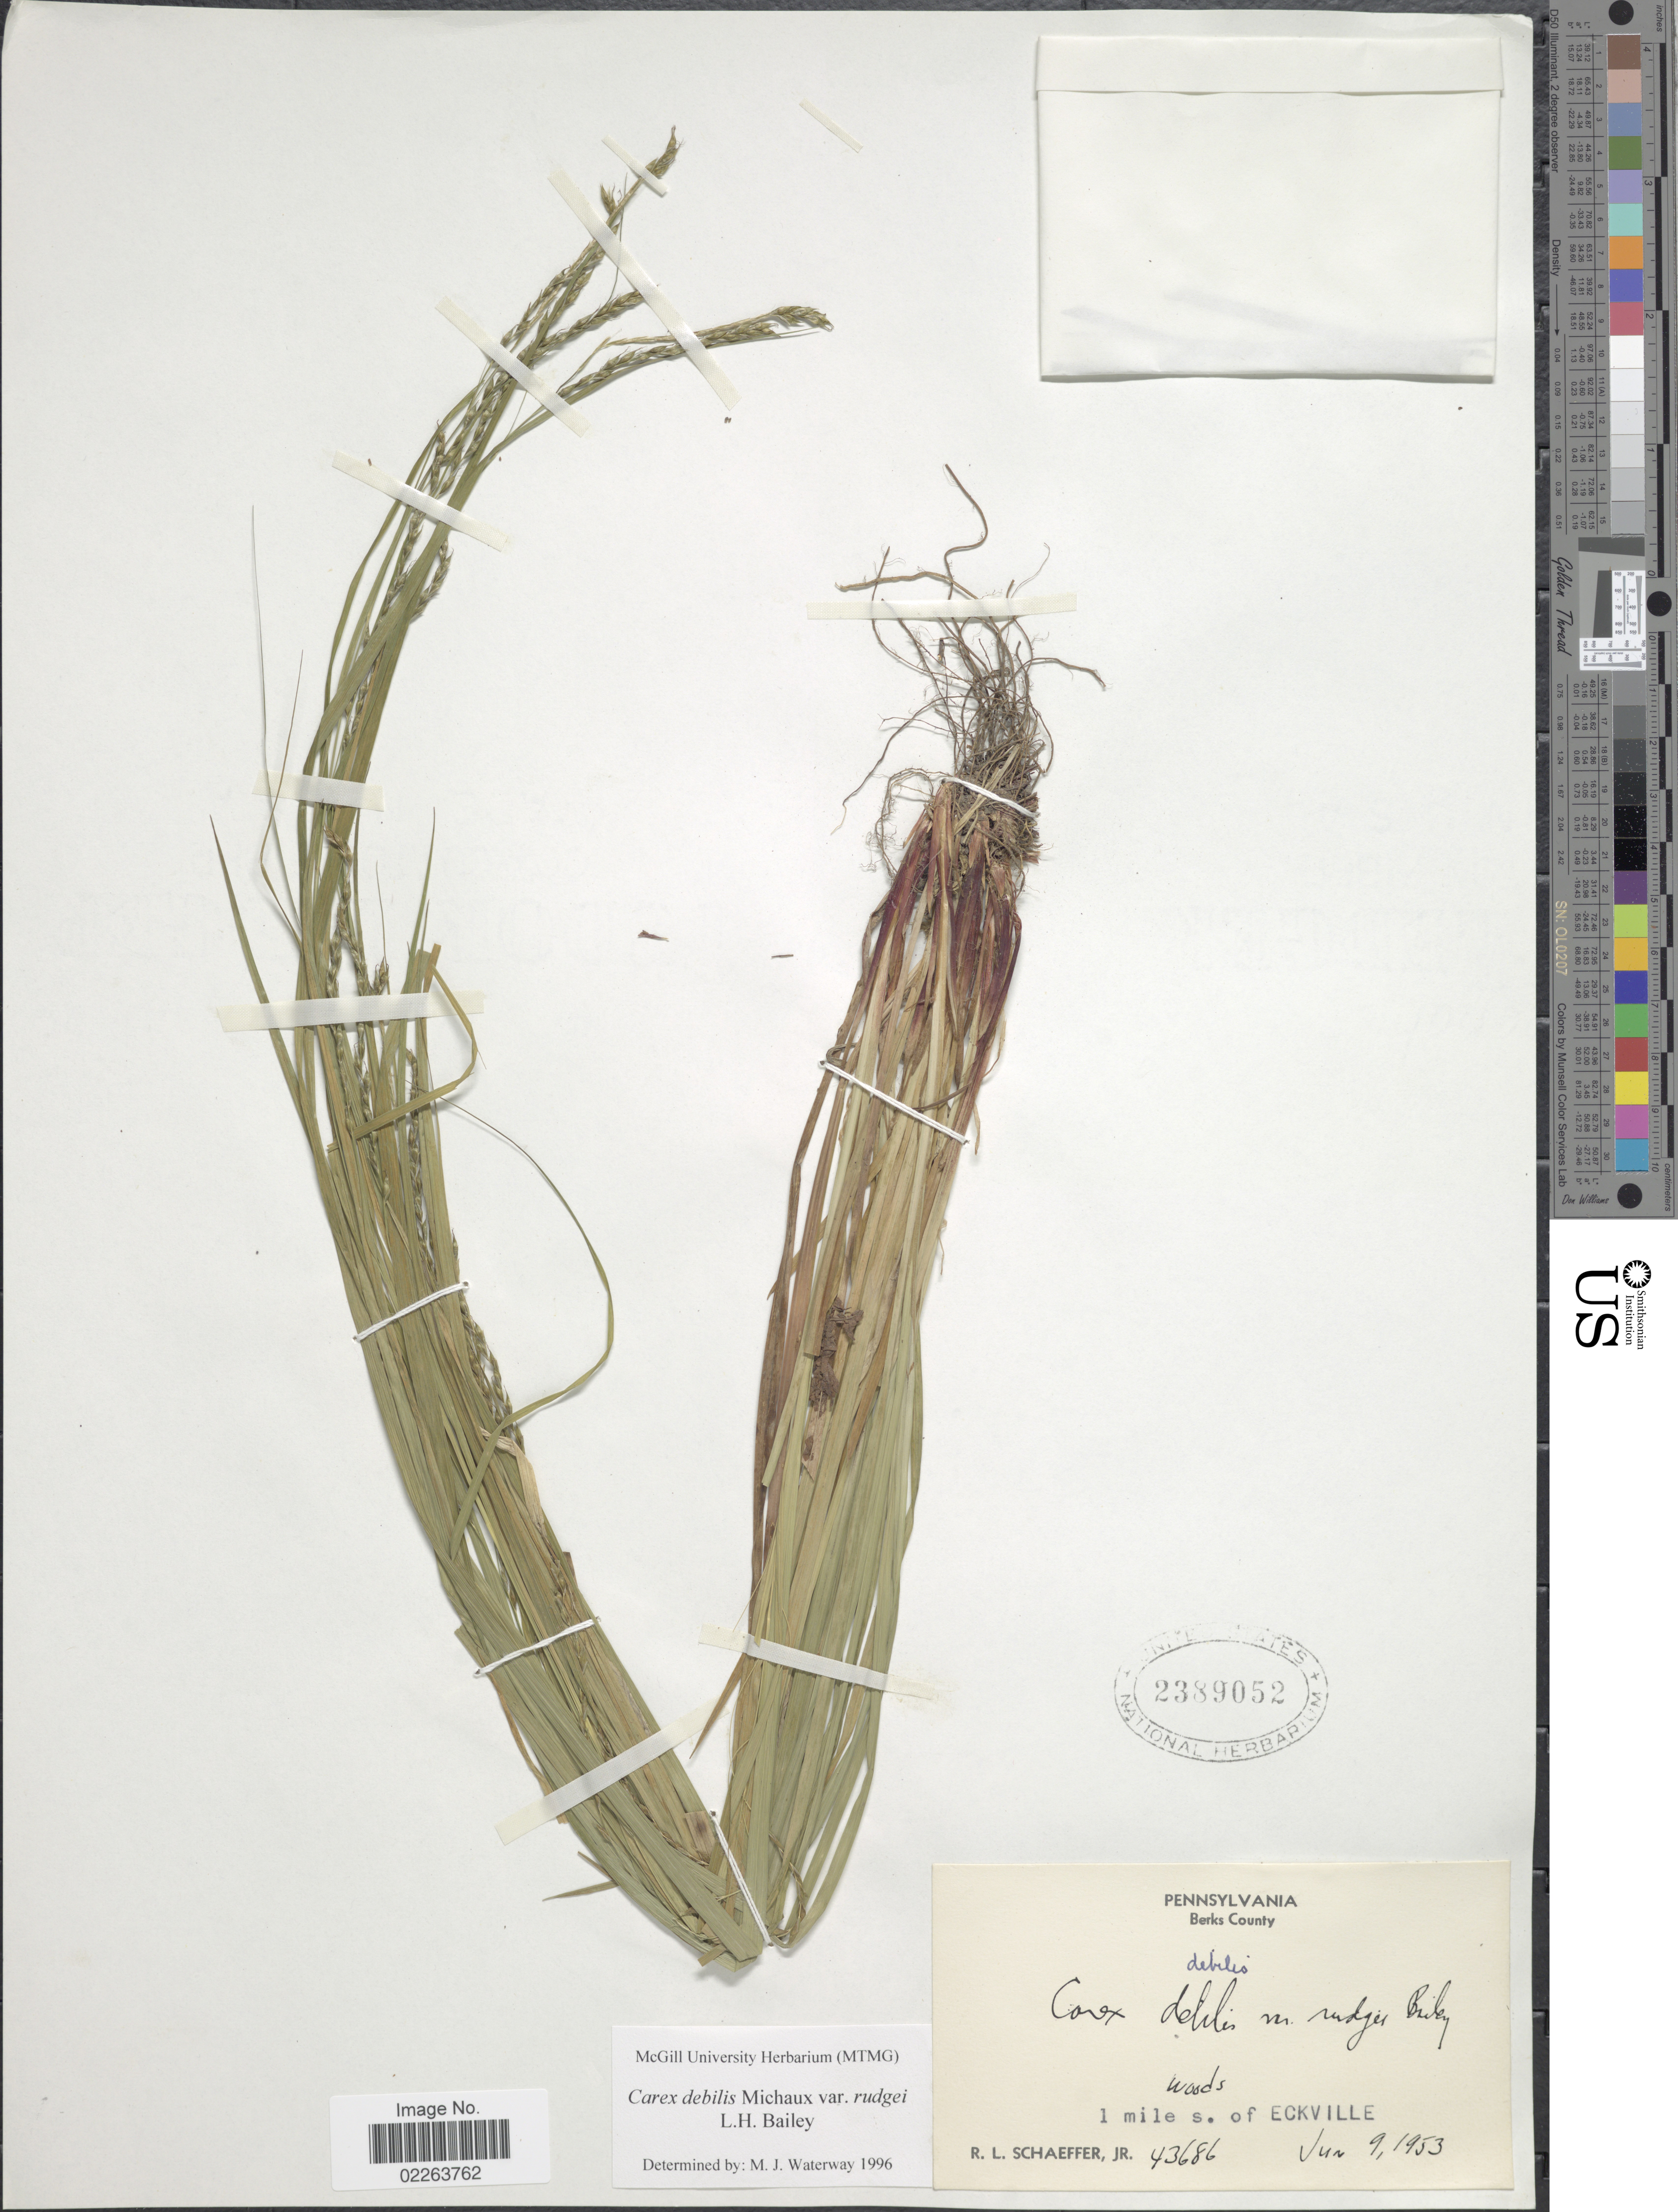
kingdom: Plantae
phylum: Tracheophyta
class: Liliopsida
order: Poales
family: Cyperaceae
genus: Carex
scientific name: Carex flexuosa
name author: Muhl. ex Willd.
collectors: R. L. Schaeffer Jr.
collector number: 43686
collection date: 1953-06-09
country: United States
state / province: Pennsylvania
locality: Berks County, 1 mile s. of Eckville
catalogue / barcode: US 2389052